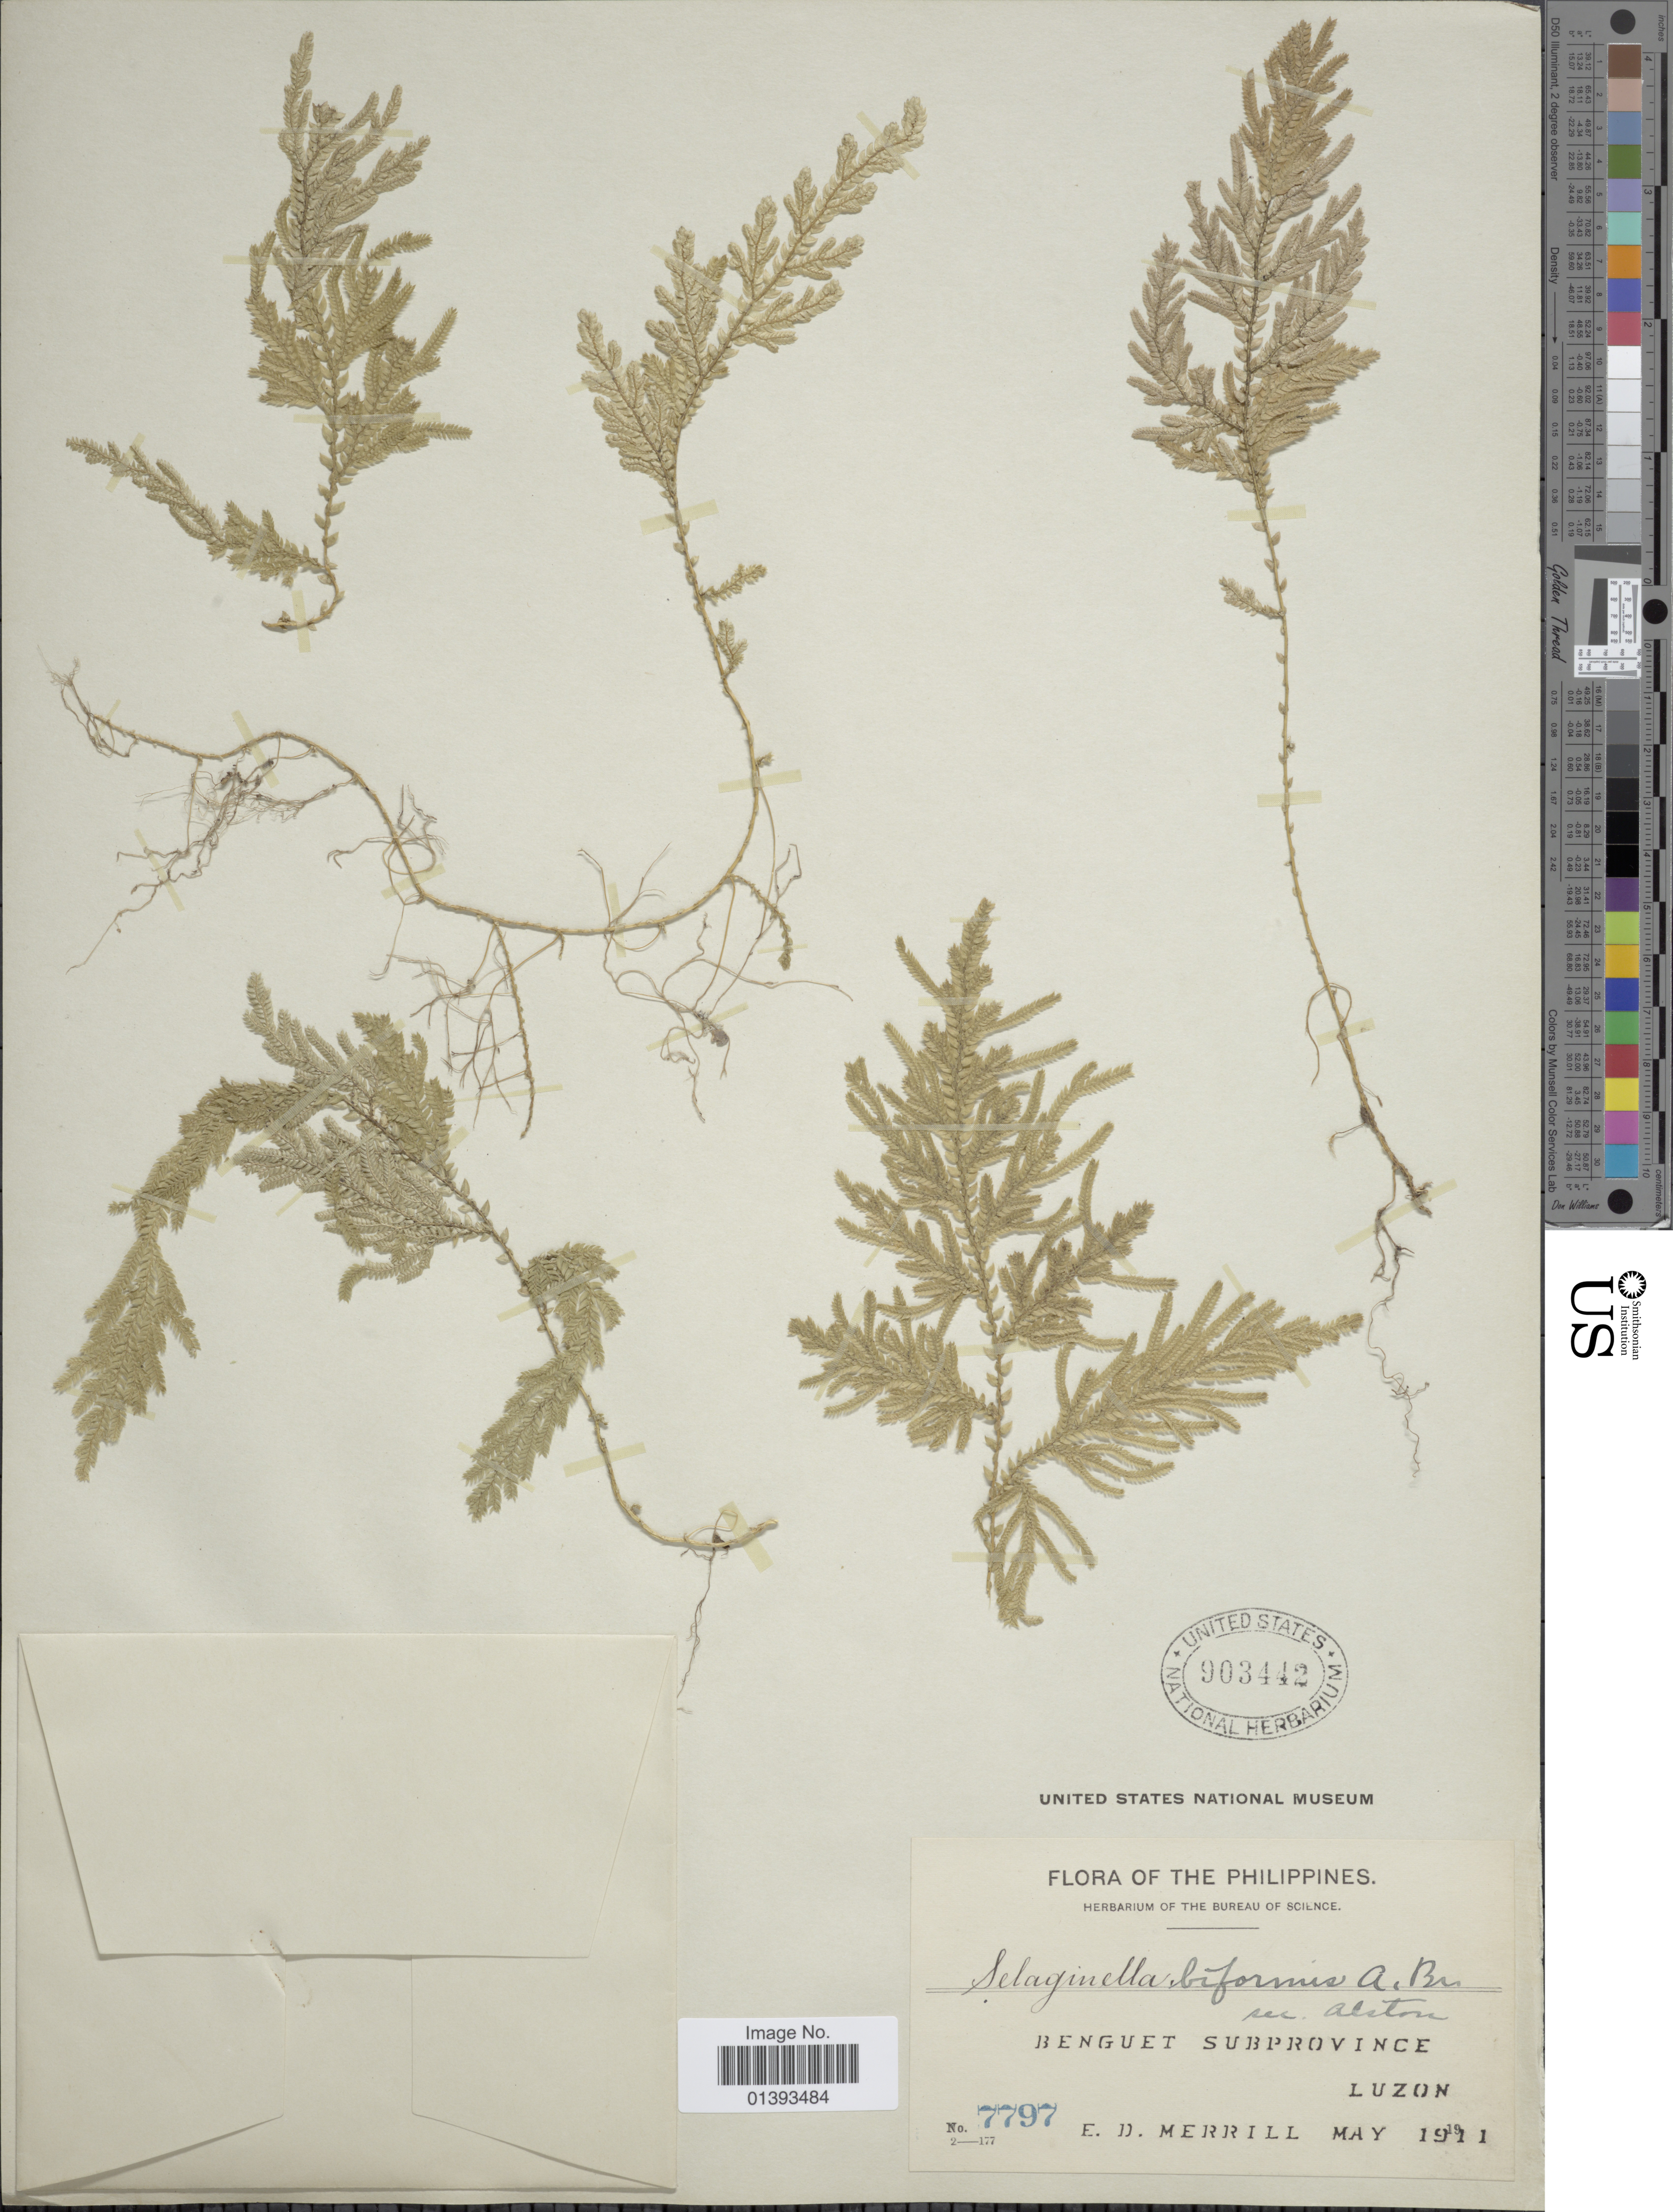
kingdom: Plantae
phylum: Tracheophyta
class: Lycopodiopsida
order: Selaginellales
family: Selaginellaceae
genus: Selaginella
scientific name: Selaginella biformis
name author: A. Braun ex Kuhn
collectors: E. D. Merrill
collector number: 7797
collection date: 1911-05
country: Philippines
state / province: Central Luzon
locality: Benguet Subprovince, Luzon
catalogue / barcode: US 903442